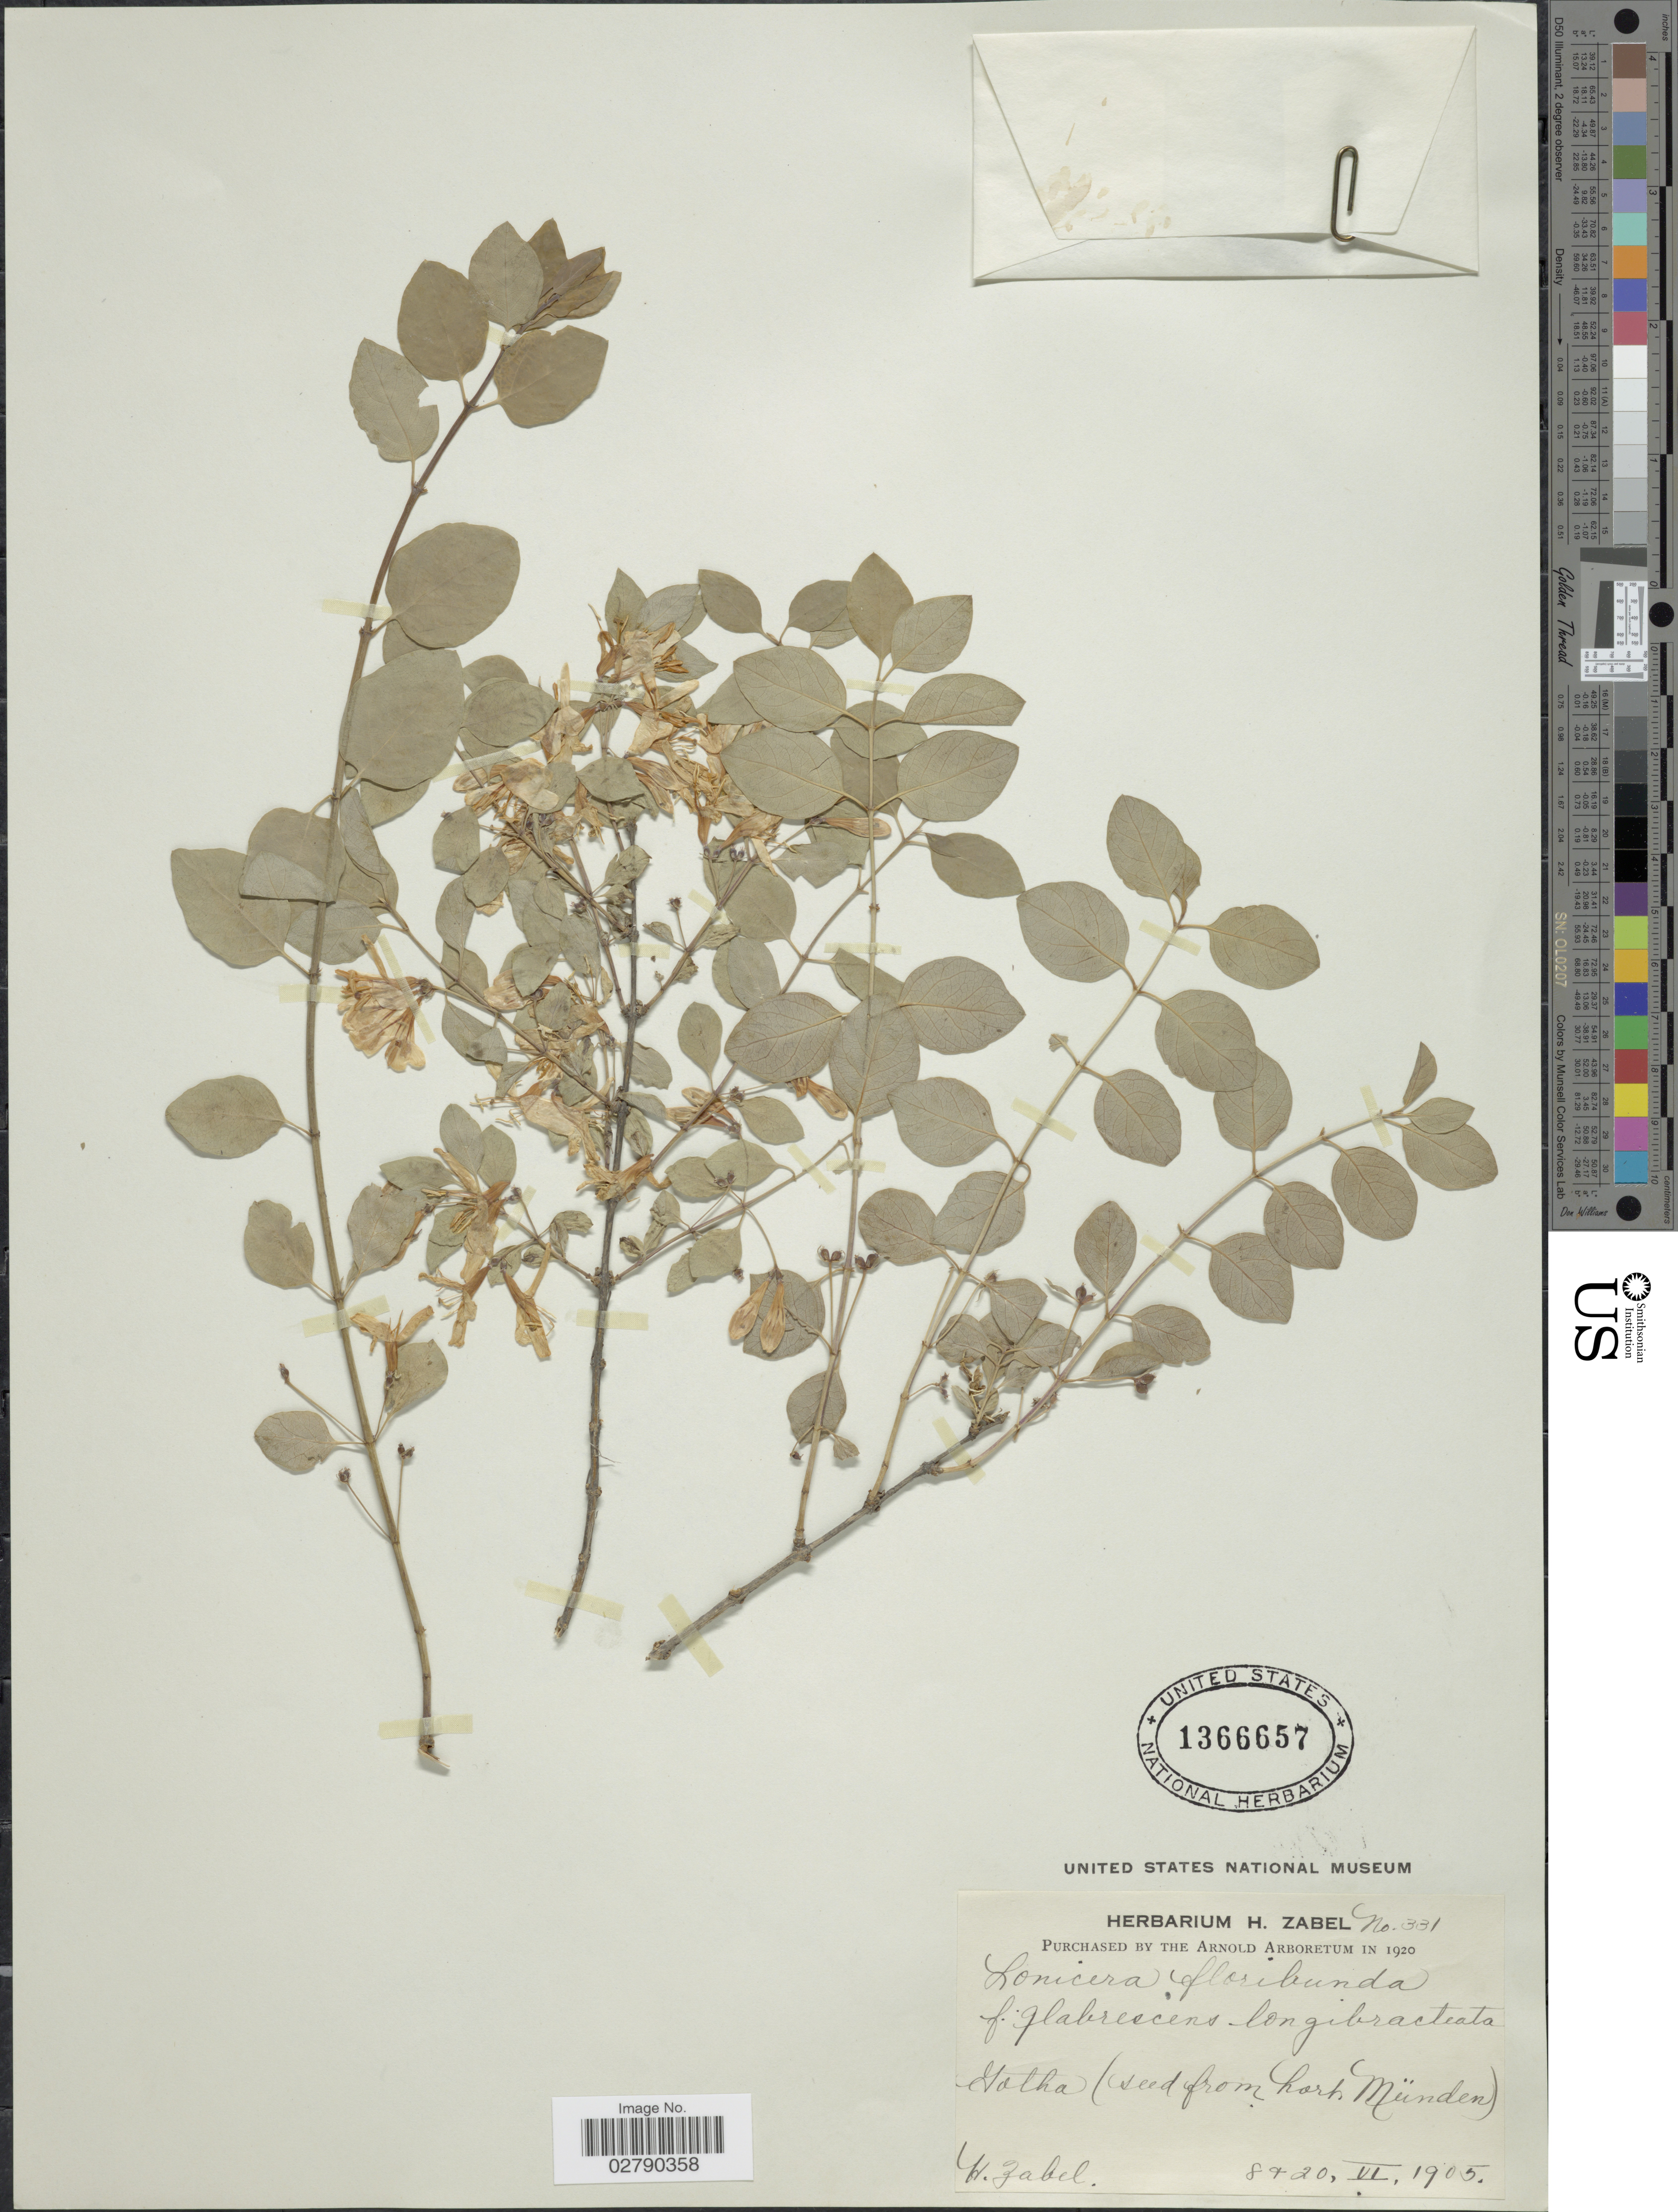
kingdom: Plantae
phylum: Tracheophyta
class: Magnoliopsida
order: Dipsacales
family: Caprifoliaceae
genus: Lonicera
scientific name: Lonicera floribunda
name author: Boiss. & Buhse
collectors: H. Zabel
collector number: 331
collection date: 1905-06-08/1905-06-20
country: Germany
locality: Gotha (seed from hort. Münden)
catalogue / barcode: US 1366657